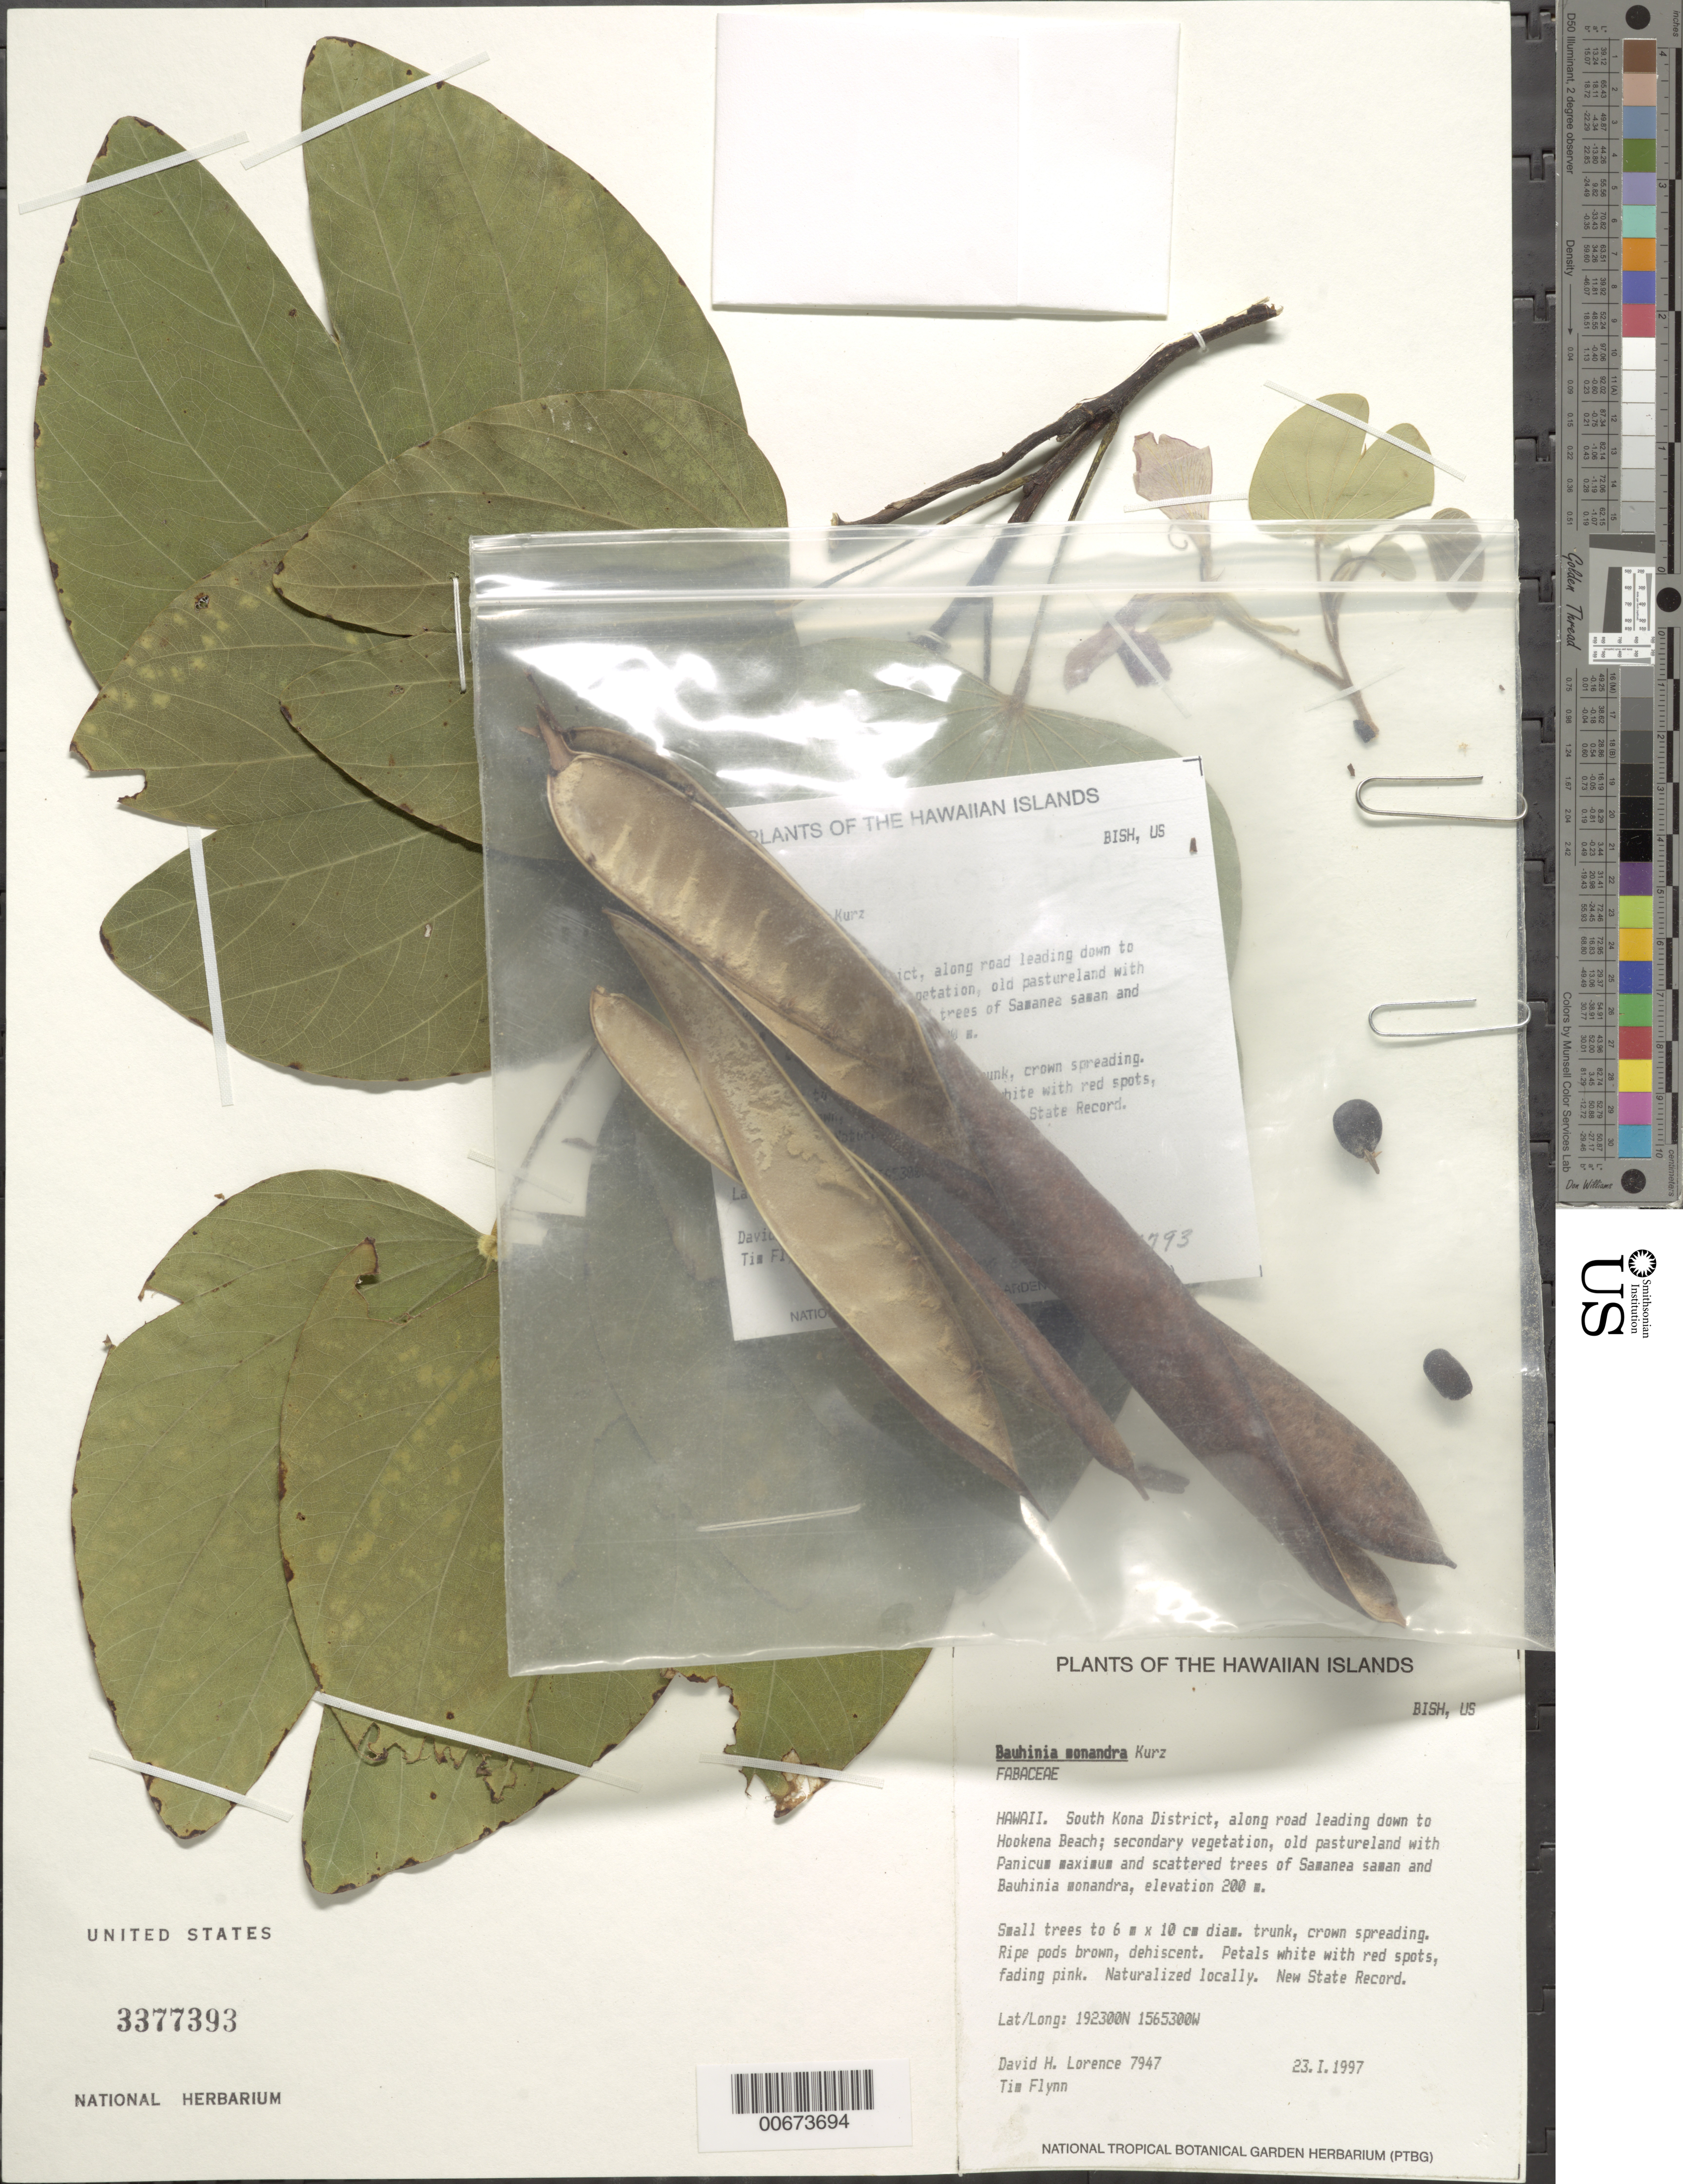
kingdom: Plantae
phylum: Tracheophyta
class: Magnoliopsida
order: Fabales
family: Fabaceae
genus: Bauhinia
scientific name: Bauhinia monandra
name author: Kurz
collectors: D. Lorence & T. W. Flynn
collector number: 7947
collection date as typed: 23 Jan 1997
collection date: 1997-01-23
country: United States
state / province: Hawaii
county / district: Hawaii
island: Hawaii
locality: South Kona District, along road leading down to Ho'okena Beach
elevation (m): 200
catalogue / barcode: US 3377393